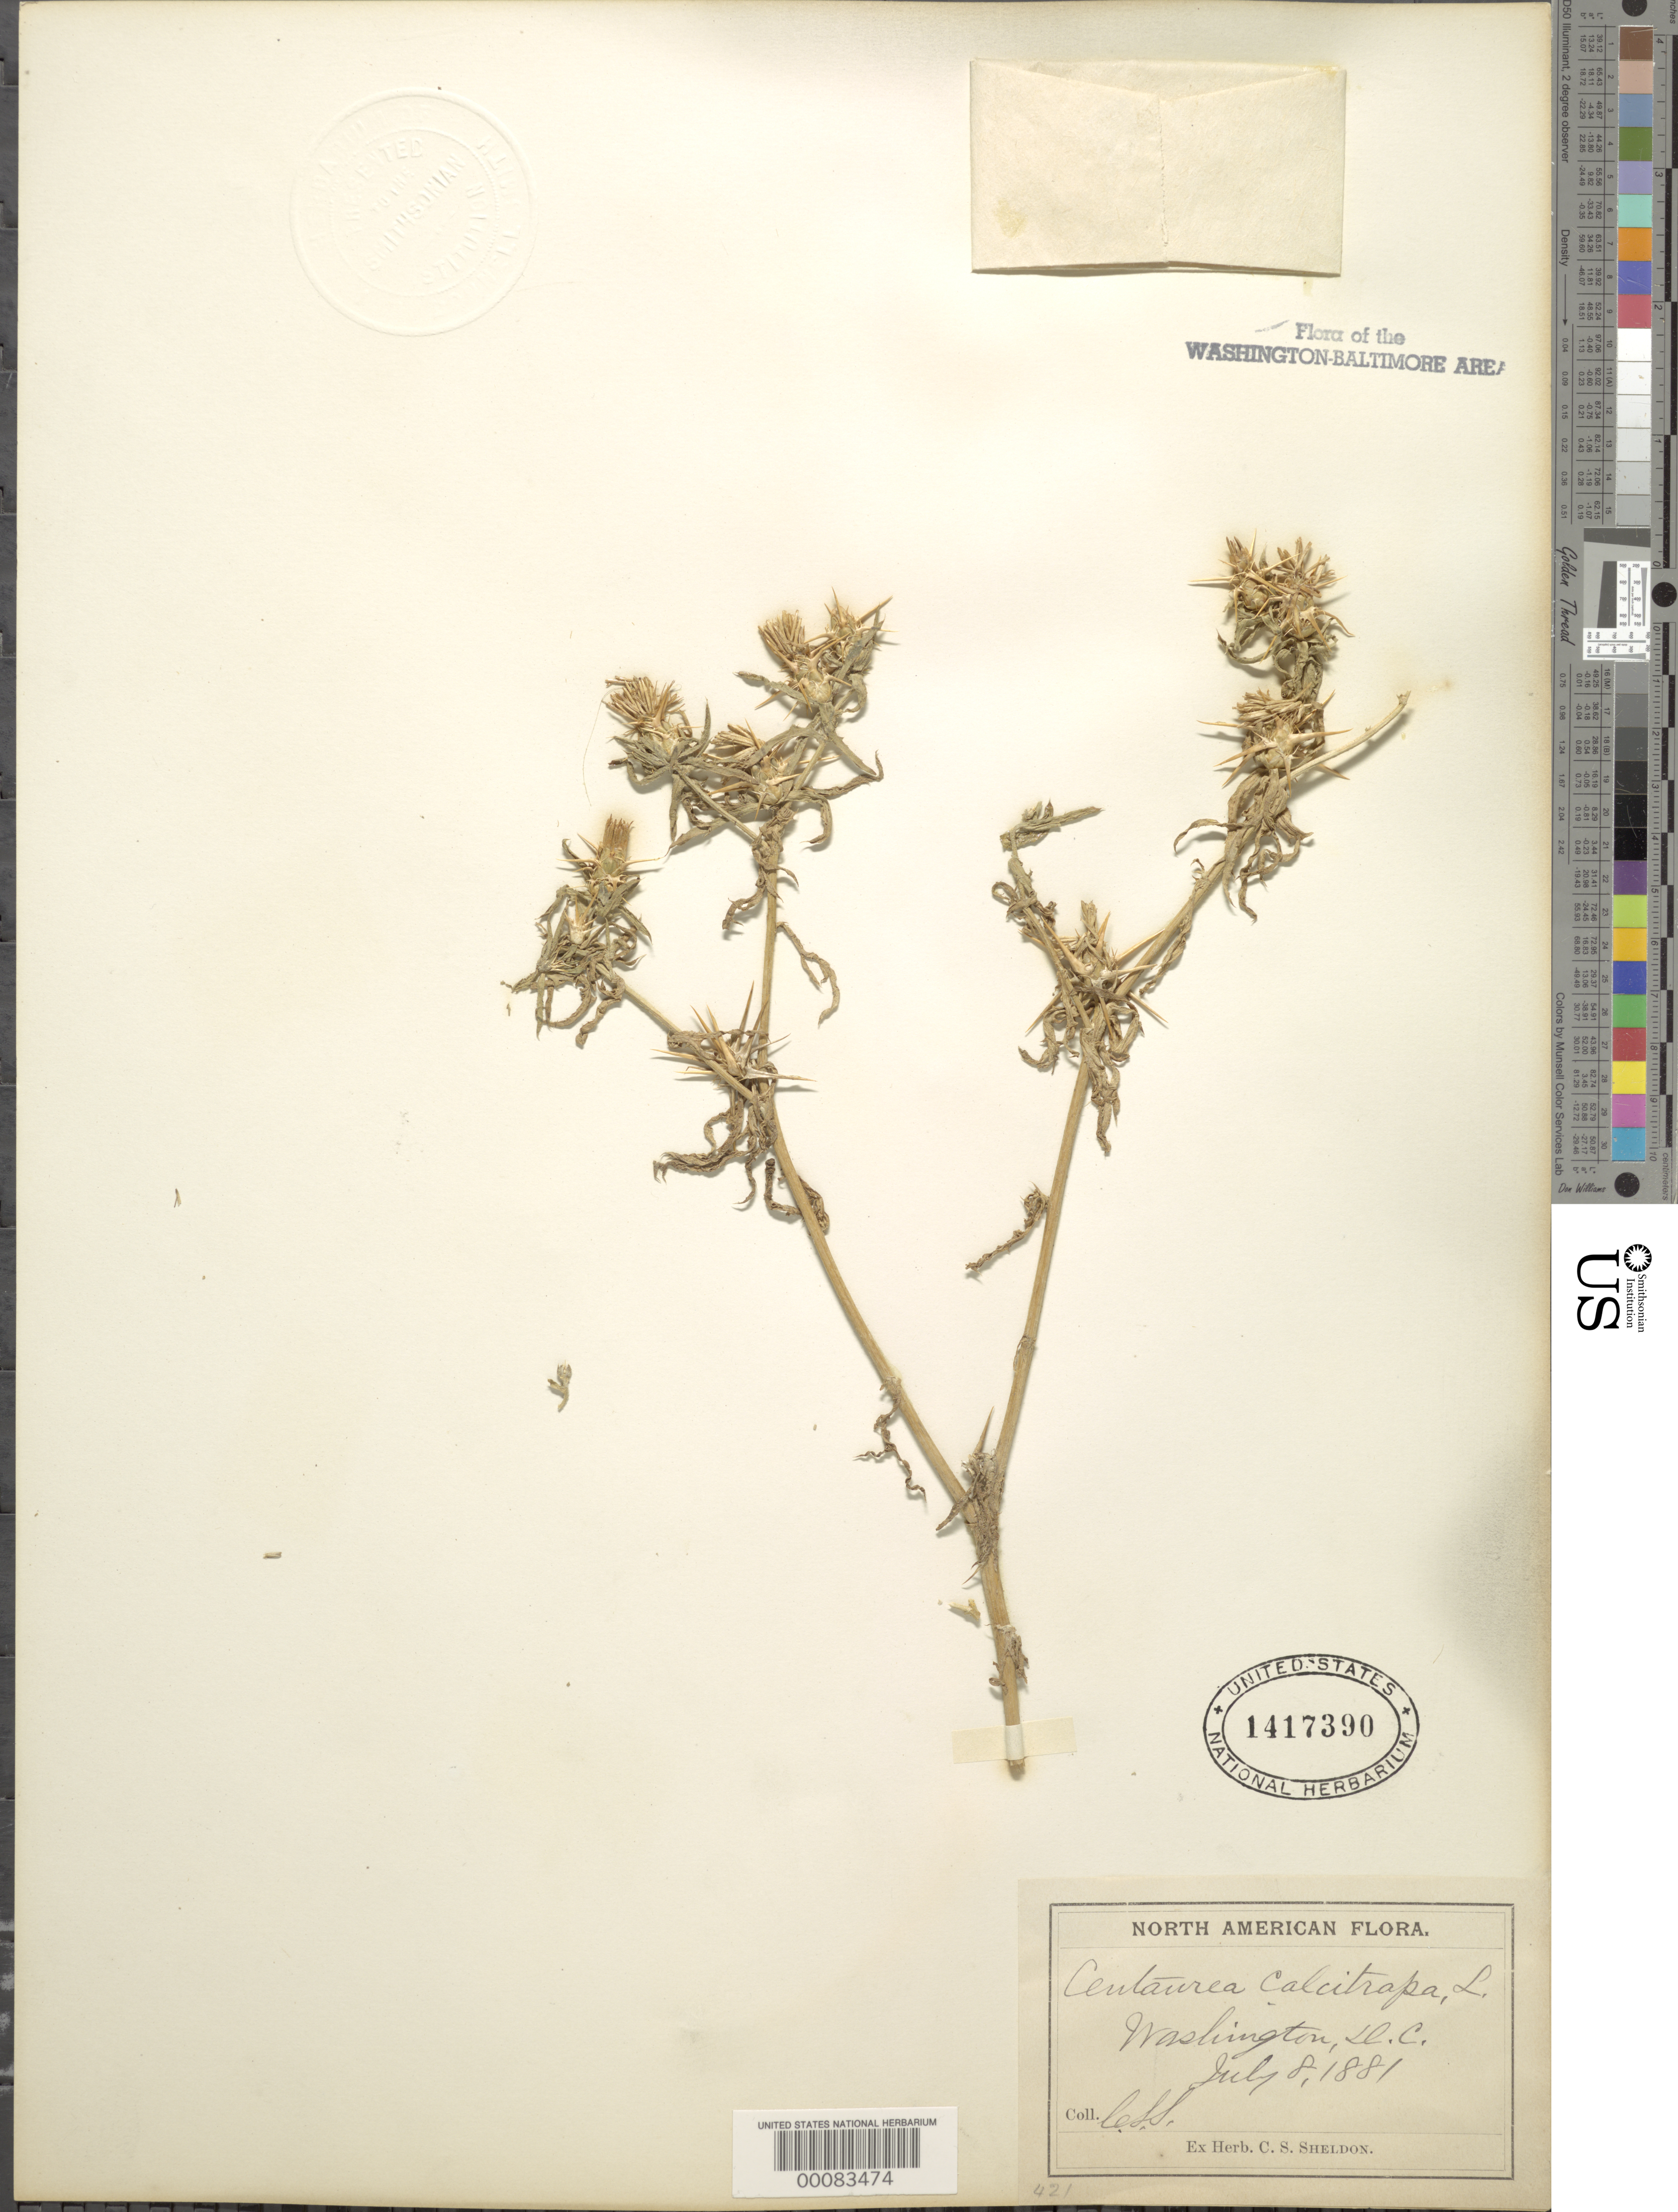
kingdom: Plantae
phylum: Tracheophyta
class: Magnoliopsida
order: Asterales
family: Asteraceae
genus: Centaurea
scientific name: Centaurea calcitrapa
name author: L.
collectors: C. S. Sheldon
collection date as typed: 08 Jul 1881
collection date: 1881-07-08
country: United States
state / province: District of Columbia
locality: DC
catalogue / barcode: US 1417390